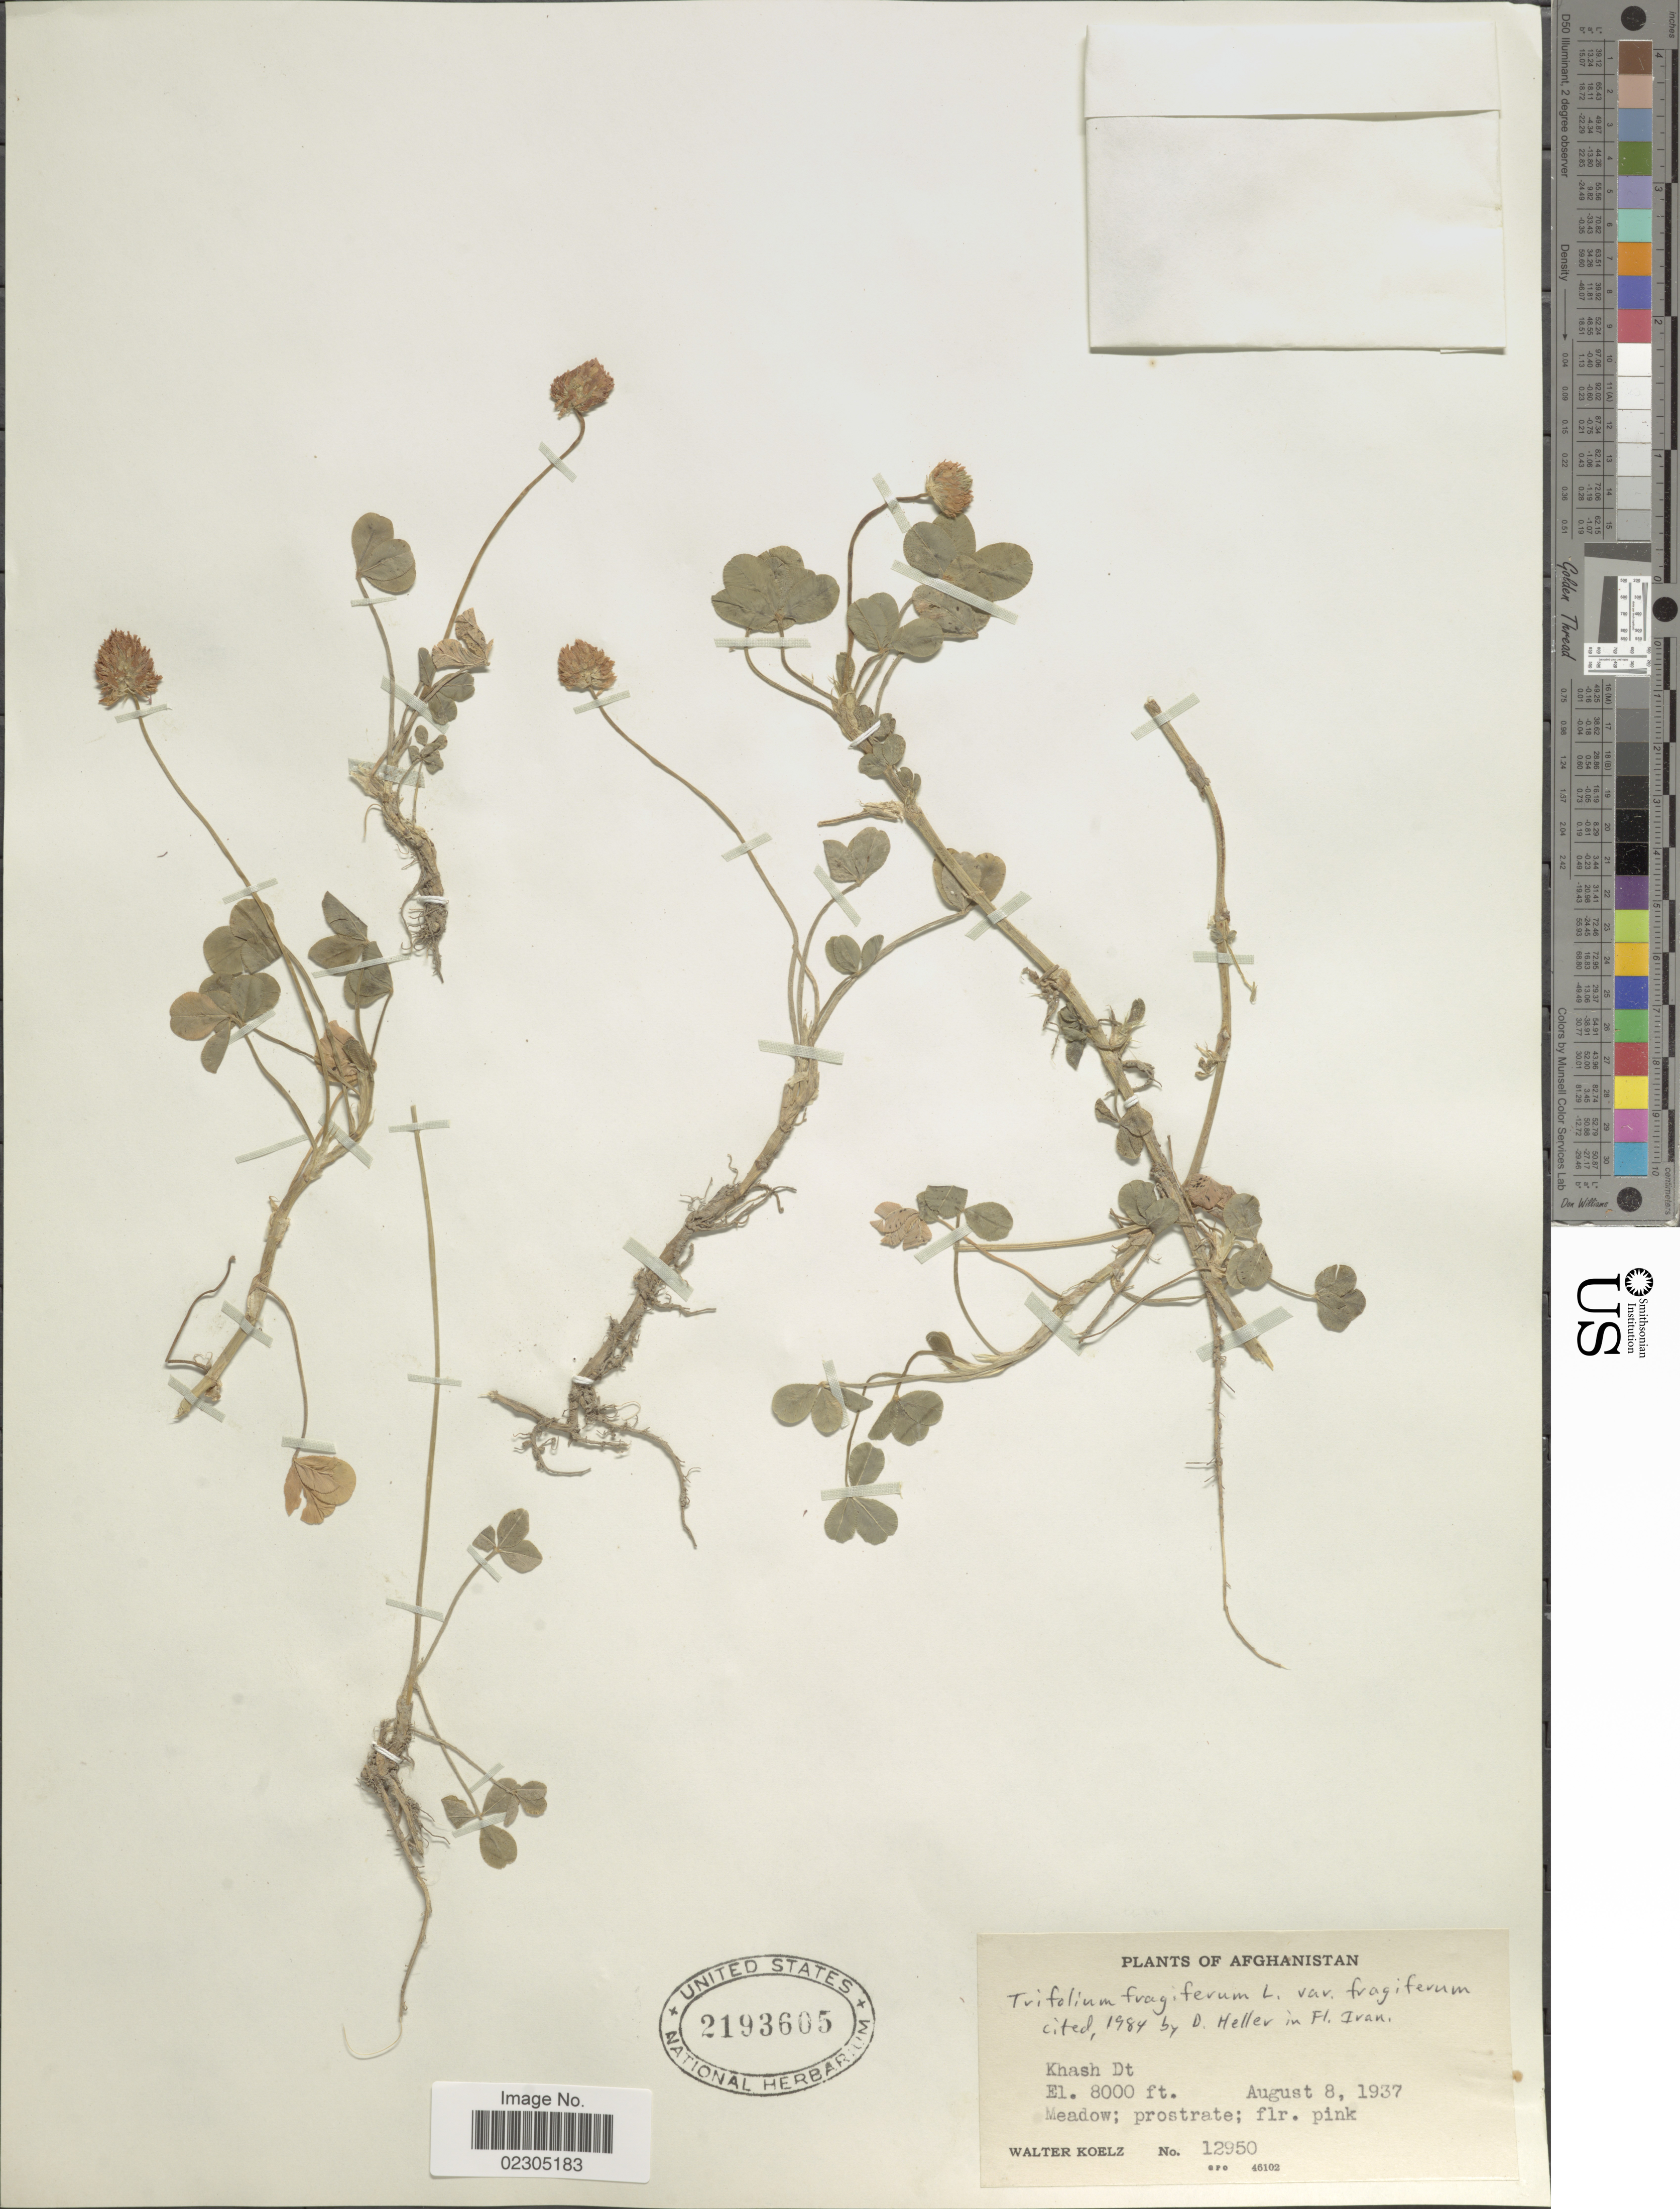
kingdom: Plantae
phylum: Tracheophyta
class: Magnoliopsida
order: Fabales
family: Fabaceae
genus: Trifolium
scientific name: Trifolium fragiferum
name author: L.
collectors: W. N. Koelz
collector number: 12950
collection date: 1937-08-08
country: Afghanistan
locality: Khash Dt.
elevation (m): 2438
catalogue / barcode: US 2193605